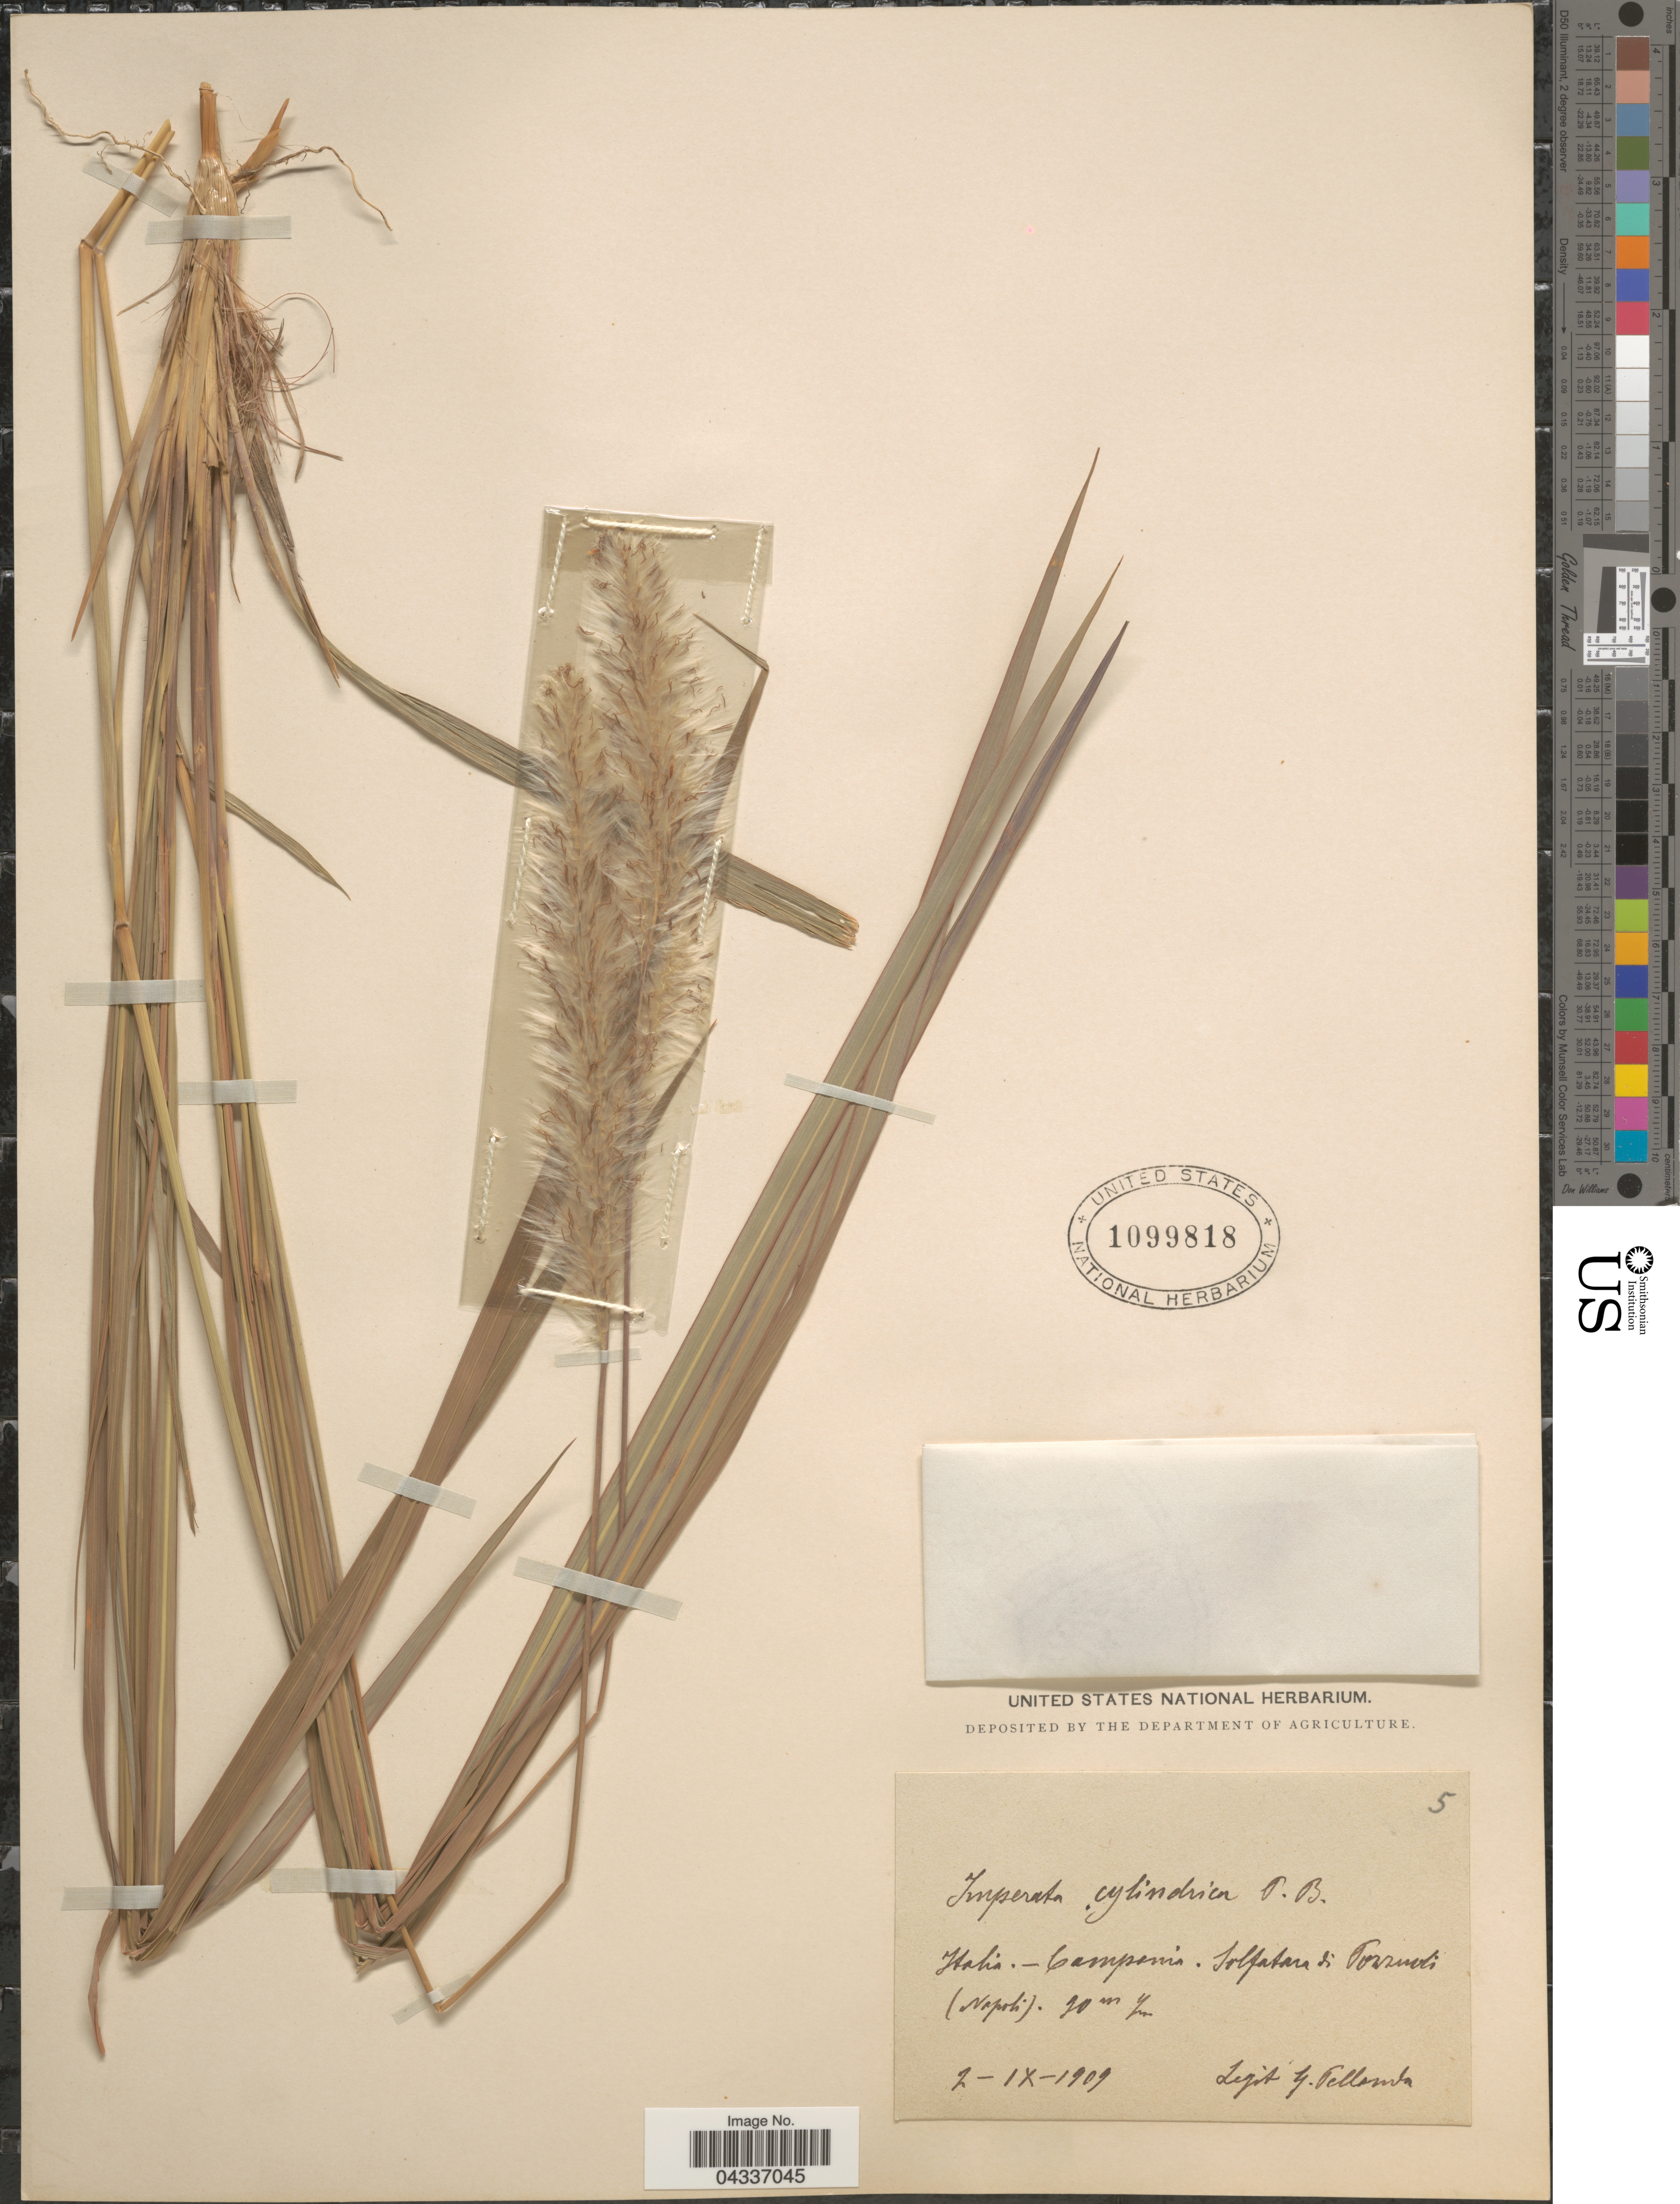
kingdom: Plantae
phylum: Tracheophyta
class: Liliopsida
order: Poales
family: Poaceae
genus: Imperata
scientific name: Imperata cylindrica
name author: (L.) P. Beauv.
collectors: G. Pelland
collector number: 5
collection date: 1909-09-02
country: Italy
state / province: Campania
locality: Solfatara di Pozzuoli (Napoli).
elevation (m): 20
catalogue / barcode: US 1099818